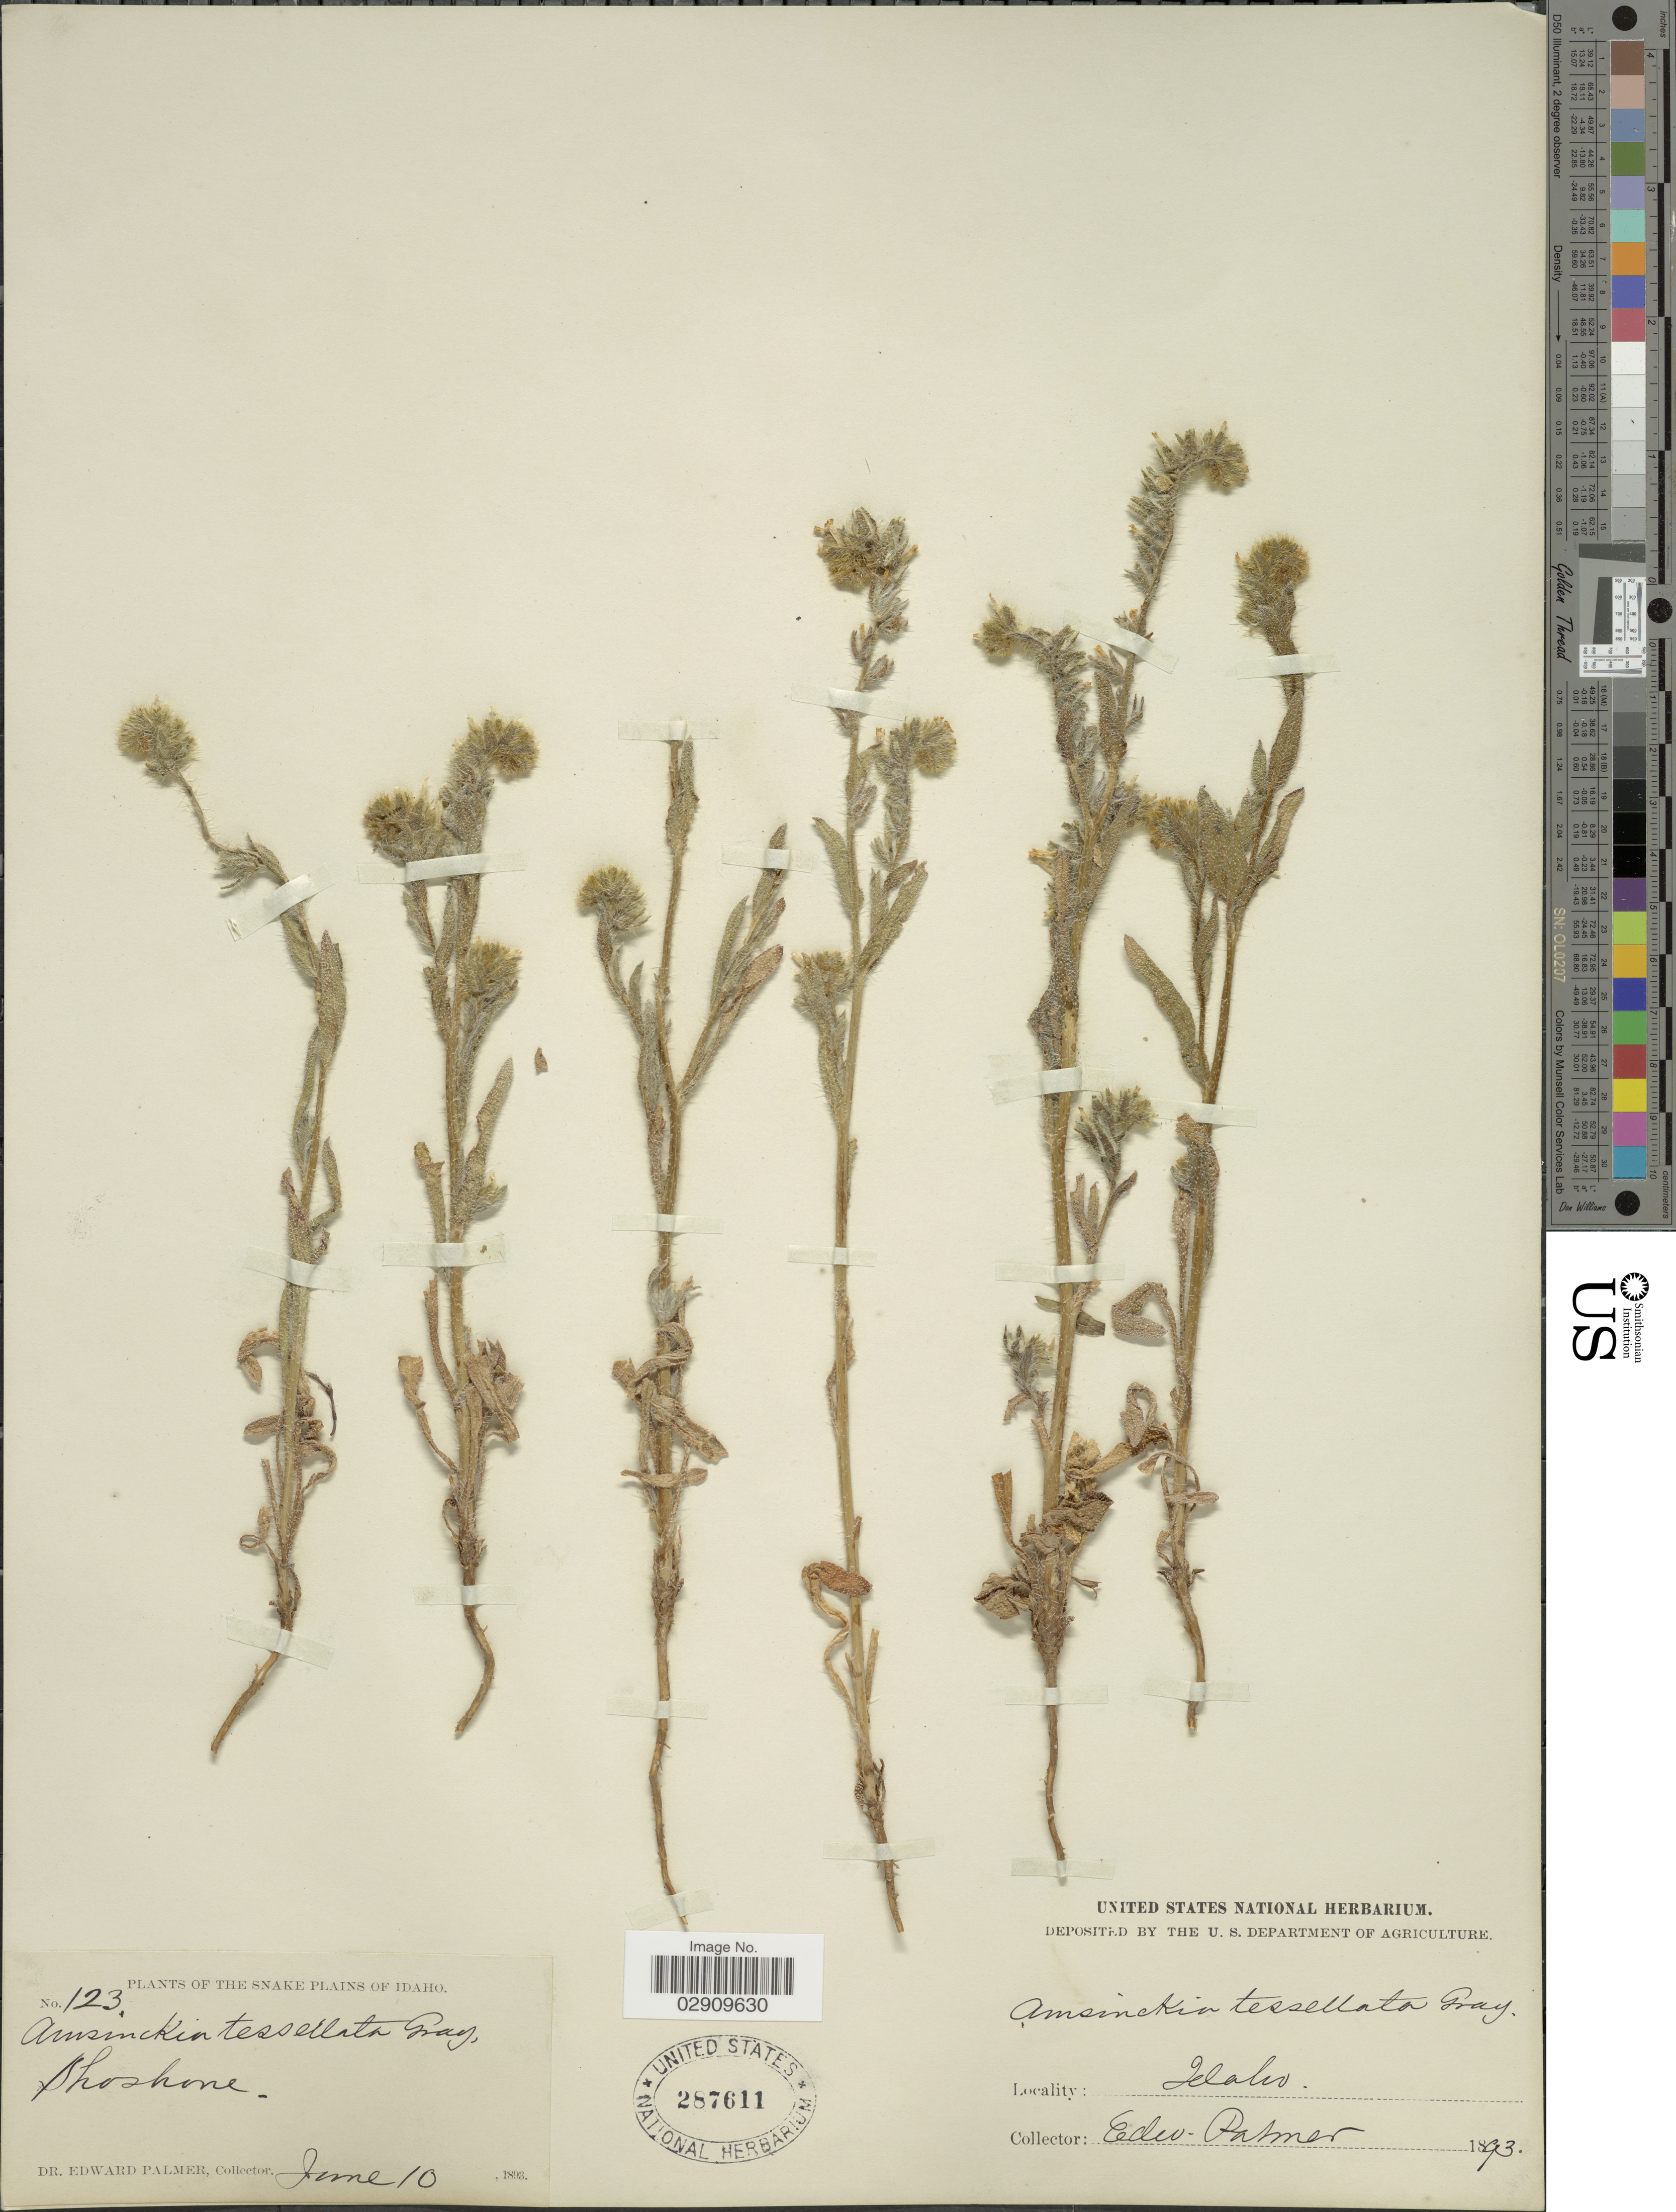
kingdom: Plantae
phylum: Tracheophyta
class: Magnoliopsida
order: Boraginales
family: Boraginaceae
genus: Amsinckia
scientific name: Amsinckia tessellata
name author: A. Gray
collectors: E. Palmer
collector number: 123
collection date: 1893-06-10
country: United States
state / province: Idaho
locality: The Snake Plains of Idaho. Shoshone.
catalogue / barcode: US 287611